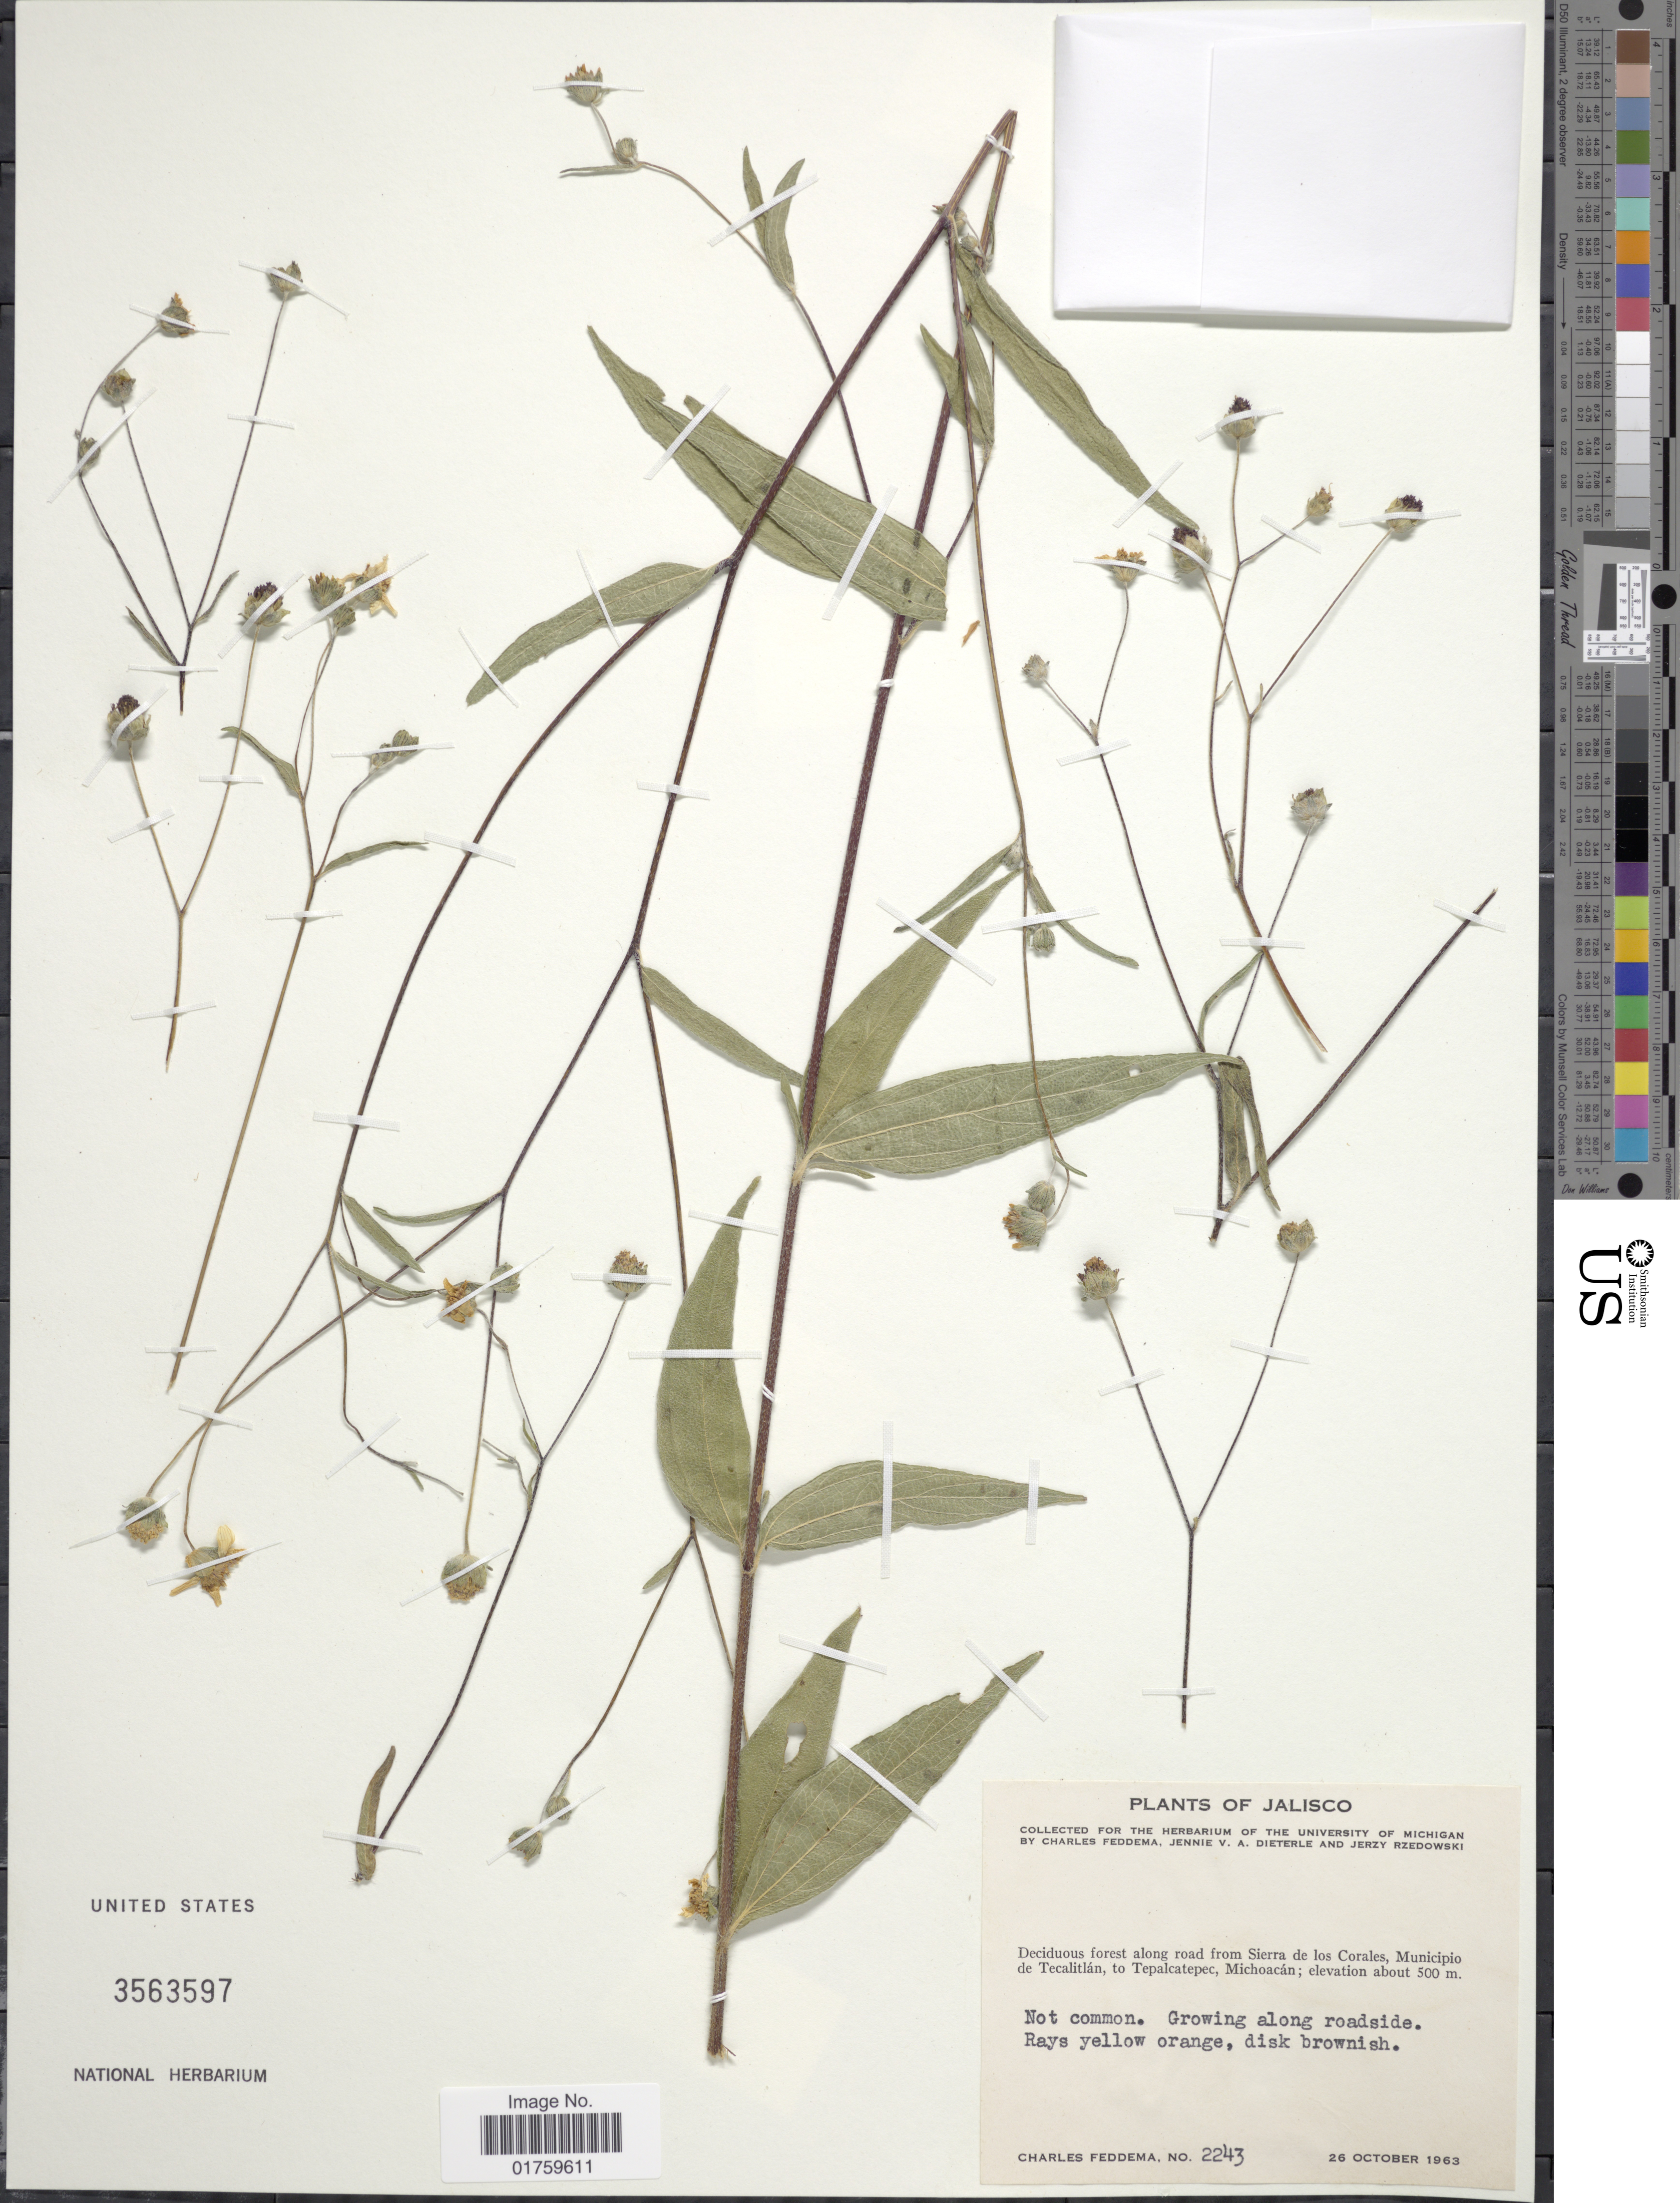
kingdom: Plantae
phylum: Tracheophyta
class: Magnoliopsida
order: Asterales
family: Asteraceae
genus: Aldama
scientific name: Aldama dentata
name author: La Llave ex La Llave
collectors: C. Feddema, J. Dieterle & J. Rzedowski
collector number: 2243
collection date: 1963-10-26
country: Mexico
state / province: Jalisco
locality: Deciduous forest along road from Sierra de los Corales, Municipio de Tecalitlan, to Tepalcatepec, Michoacan.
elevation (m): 500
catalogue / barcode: US 3563597